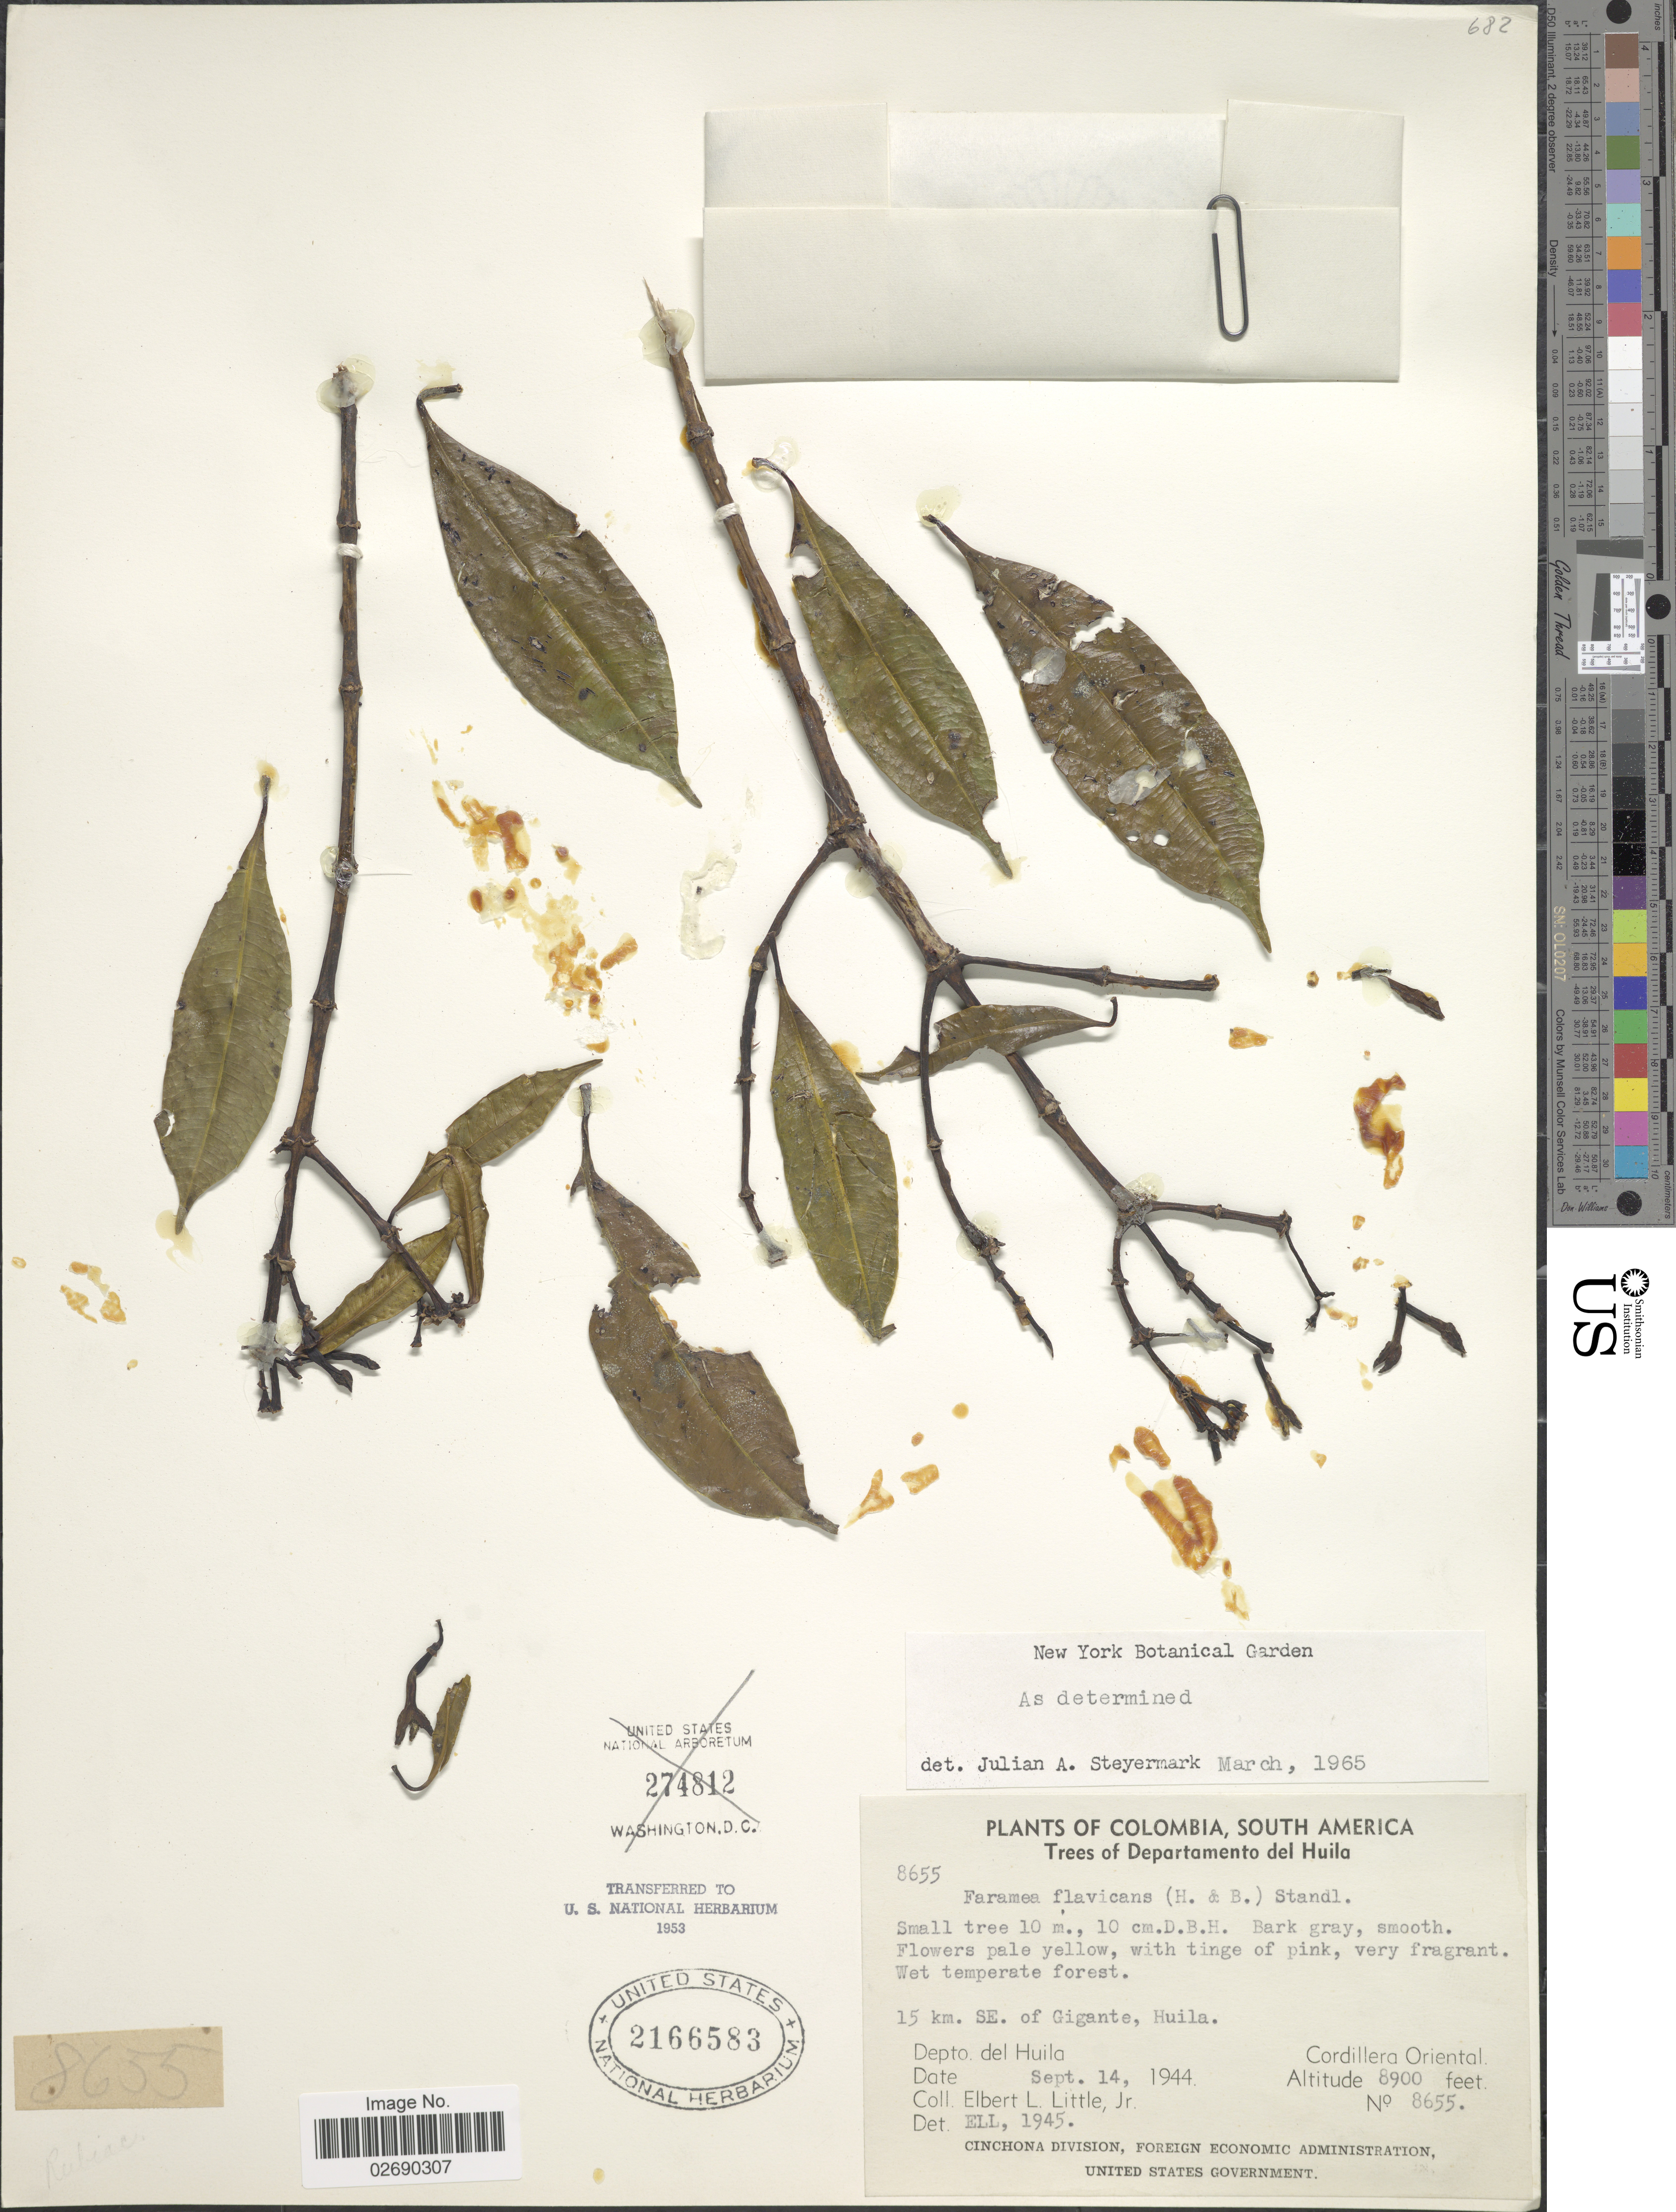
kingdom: Plantae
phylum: Tracheophyta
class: Magnoliopsida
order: Gentianales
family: Rubiaceae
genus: Faramea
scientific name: Faramea flavicans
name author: (Roem. & Schult.) Standl.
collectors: E. L. Little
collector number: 8655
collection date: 1944-09-14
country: Colombia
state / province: Huila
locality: Departamento del Huila, Wet temperate forest, 15 km SE of Gigante, Huila, Depto. del Huila, Cordillera Oriental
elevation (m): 2713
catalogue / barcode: US 2166583